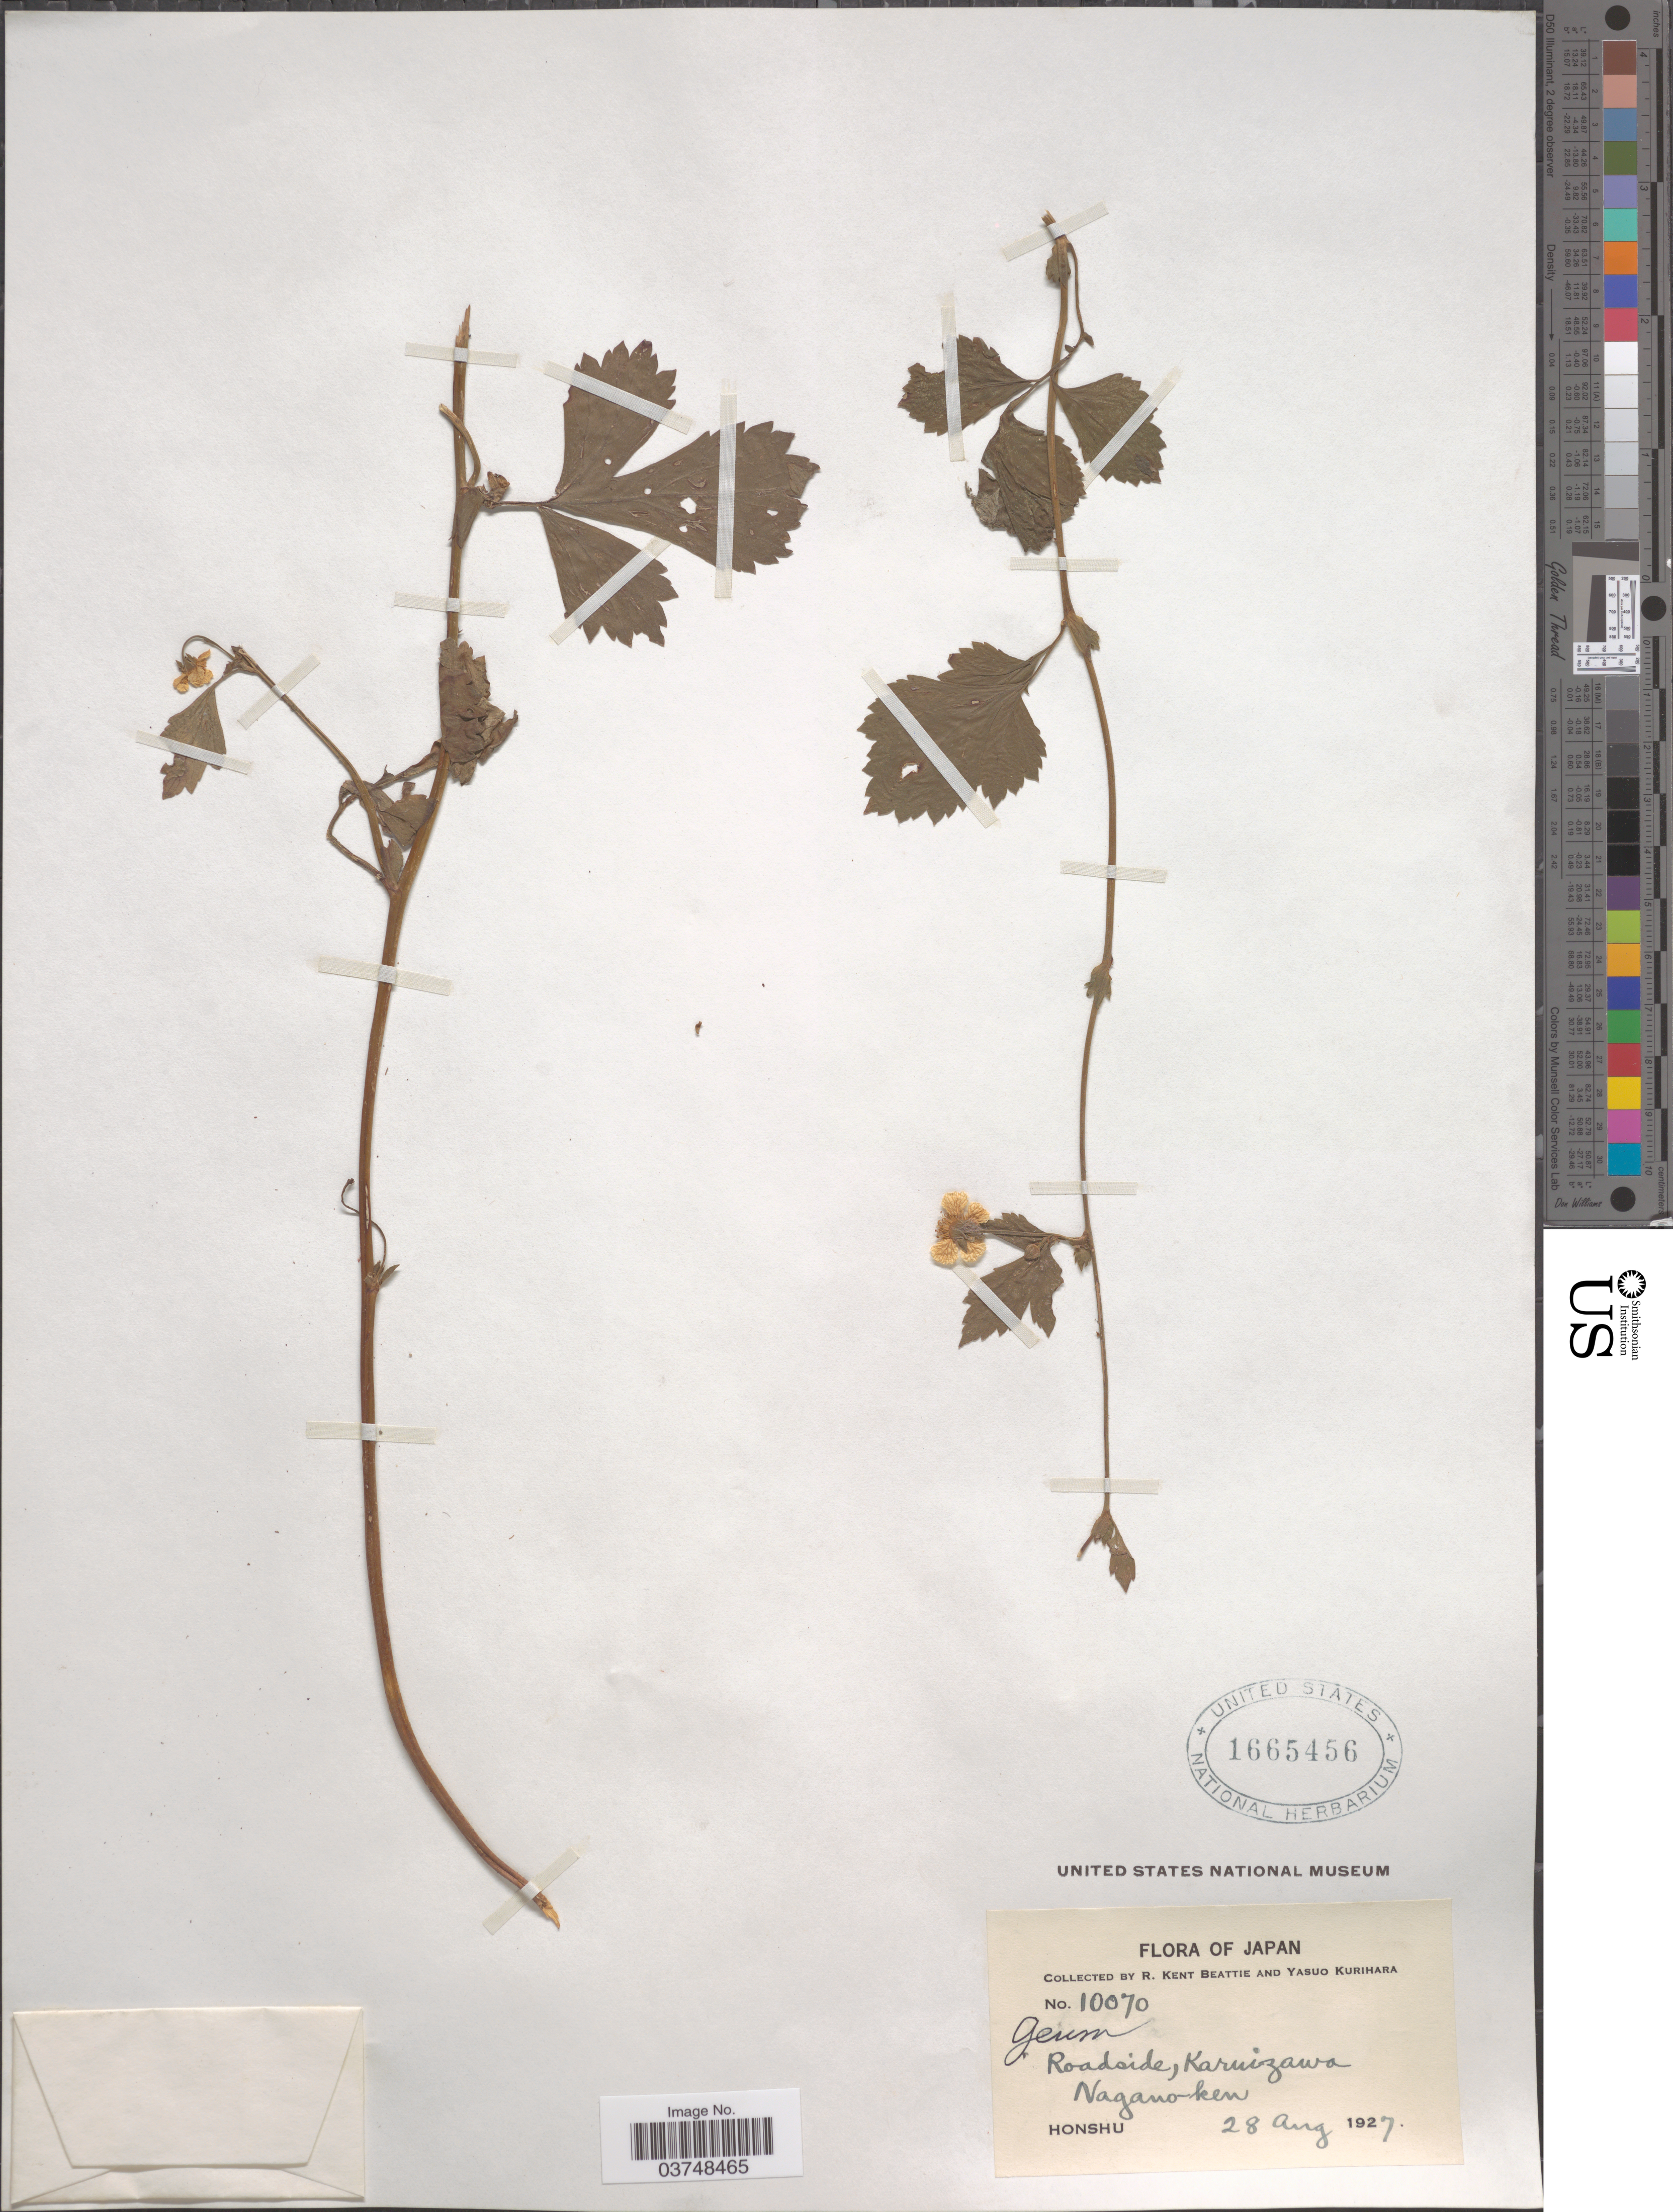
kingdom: Plantae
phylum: Tracheophyta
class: Magnoliopsida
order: Rosales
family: Rosaceae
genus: Geum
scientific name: Geum sp.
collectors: R. K. Beattie & Y. Kurihara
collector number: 10070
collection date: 1927-08-28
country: Japan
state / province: Nagano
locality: Roadside, Karuizawa Nagano-ken. Honshu.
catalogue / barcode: US 1665456